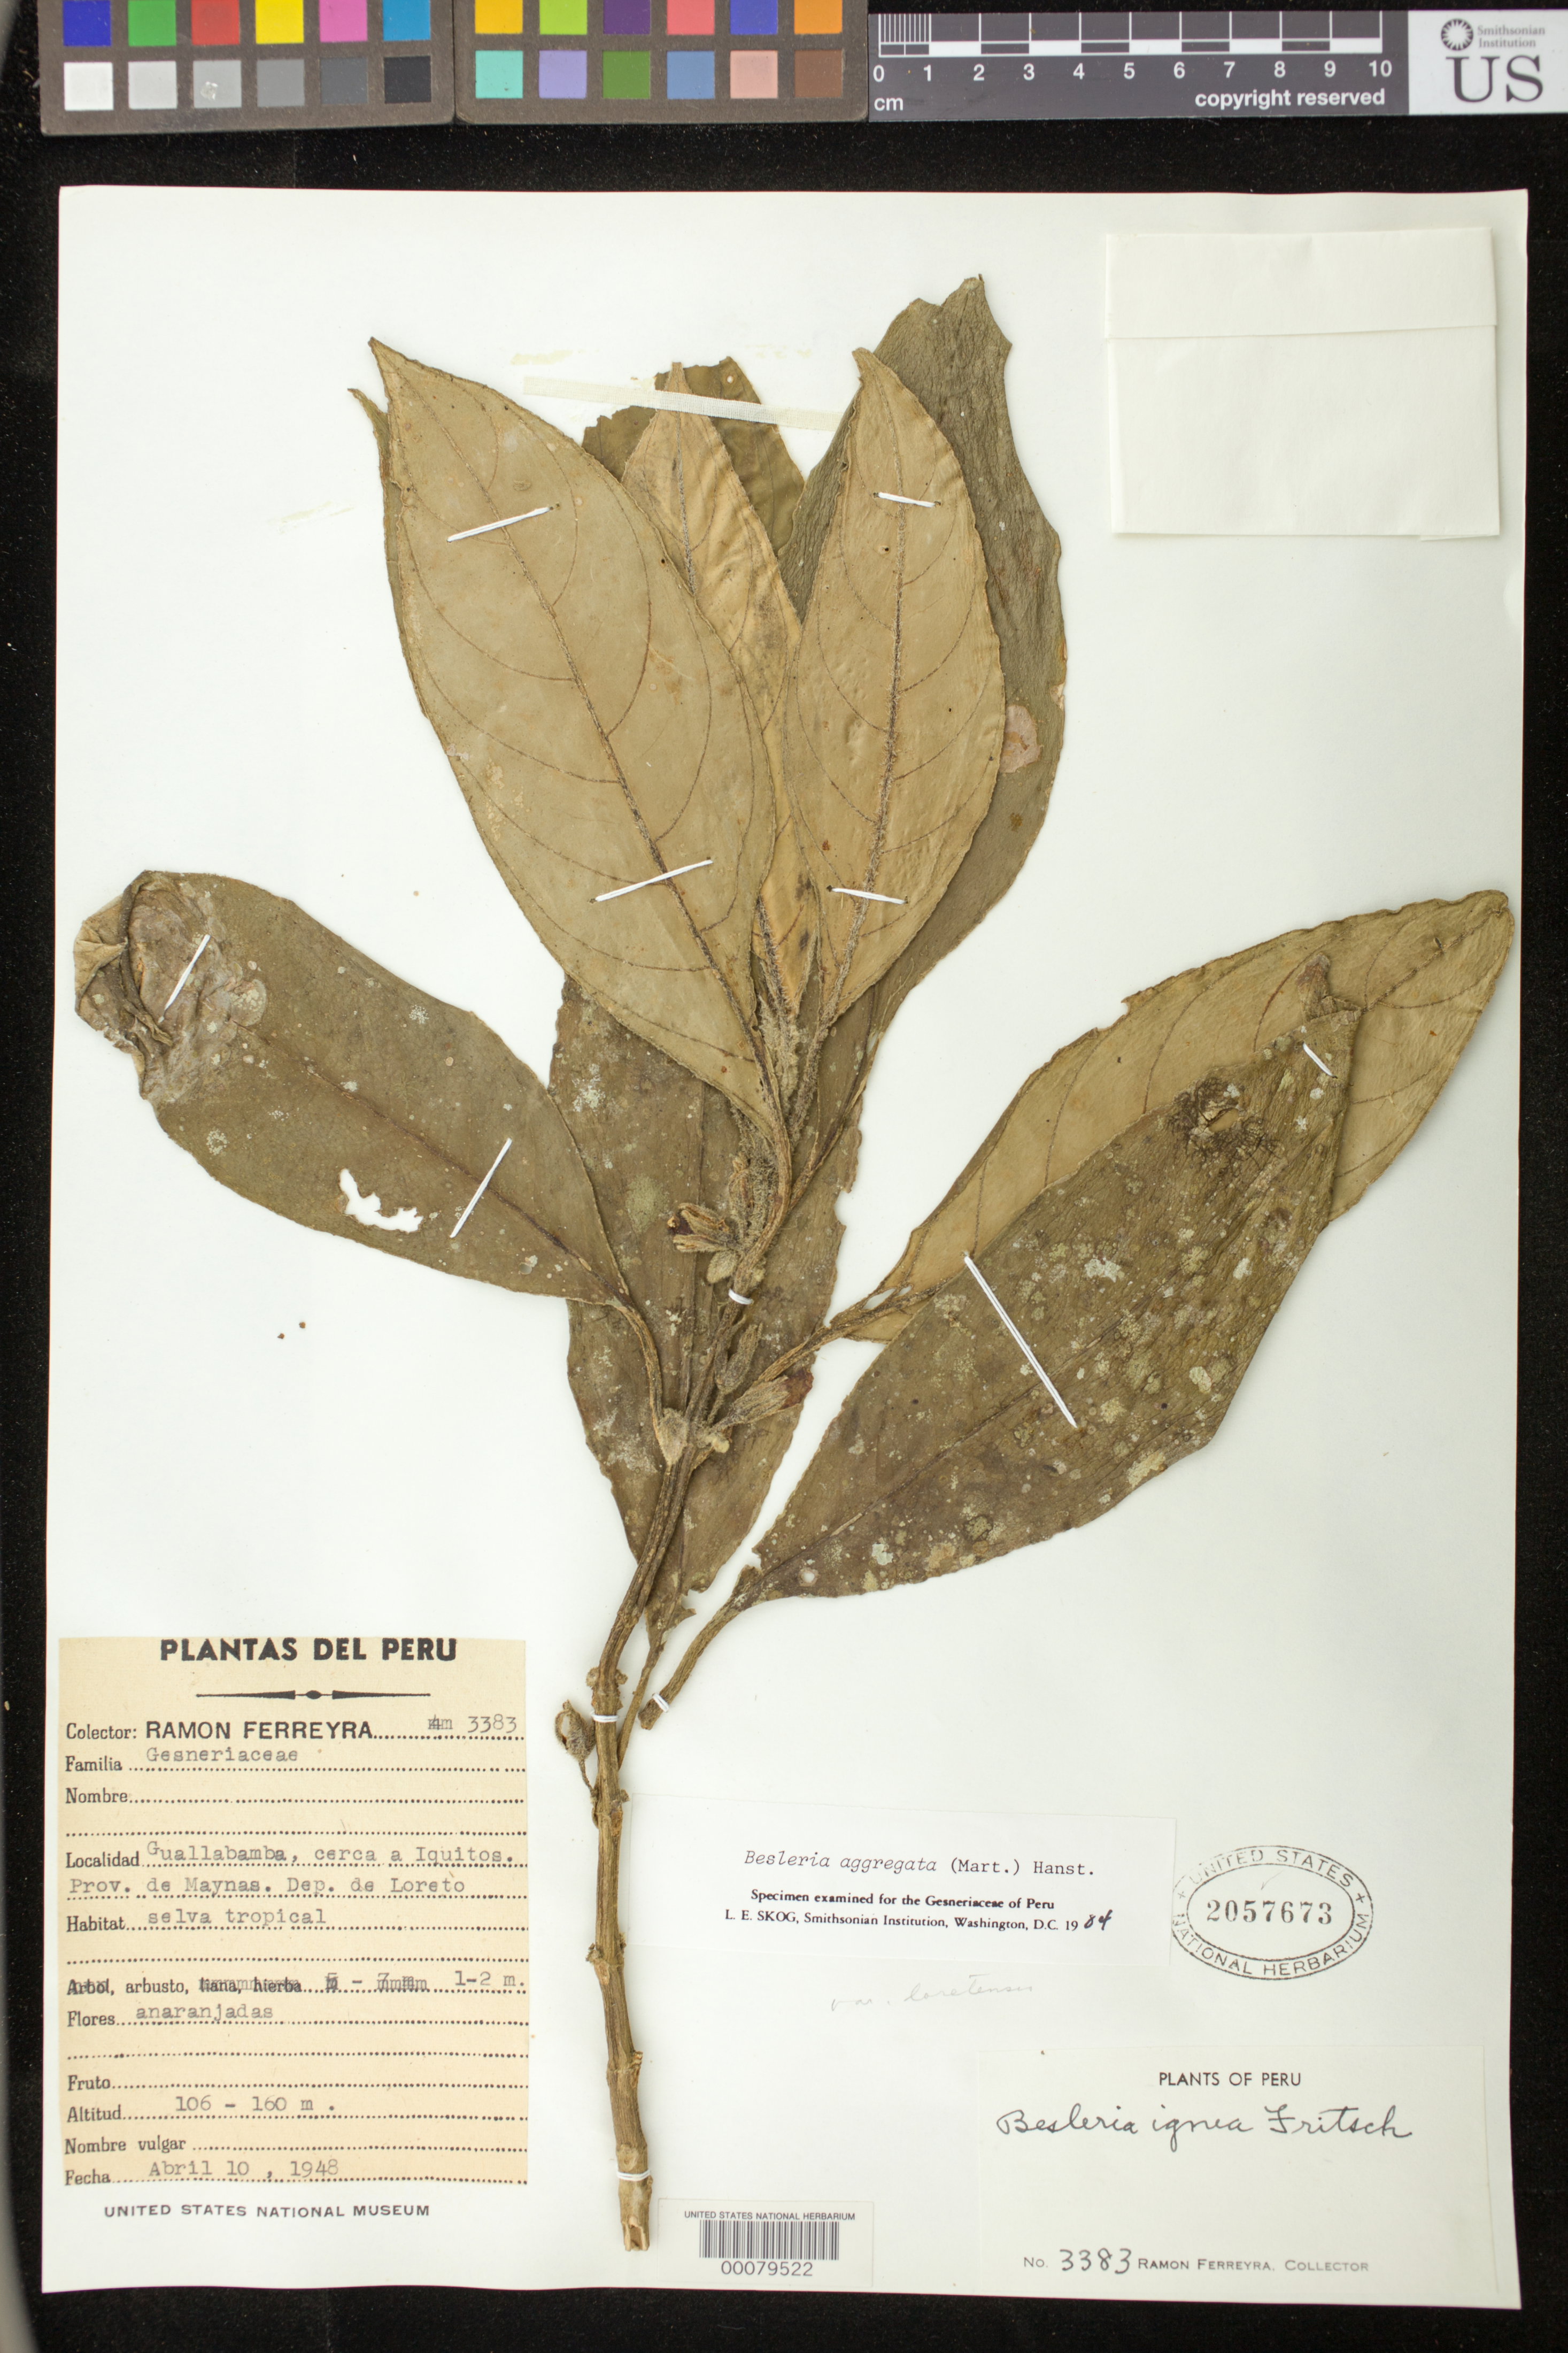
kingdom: Plantae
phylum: Tracheophyta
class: Magnoliopsida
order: Lamiales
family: Gesneriaceae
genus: Besleria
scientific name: Besleria aggregata var. aggregata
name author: (Mart.) Hanst.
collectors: R. A. Ferreyra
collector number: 3383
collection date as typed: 10 Apr 1948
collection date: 1948-04-10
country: Peru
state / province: Loreto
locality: Prov. de Maynas, Guallabamba, cerca a Iquitos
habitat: Selva tropical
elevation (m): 106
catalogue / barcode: US 2057673